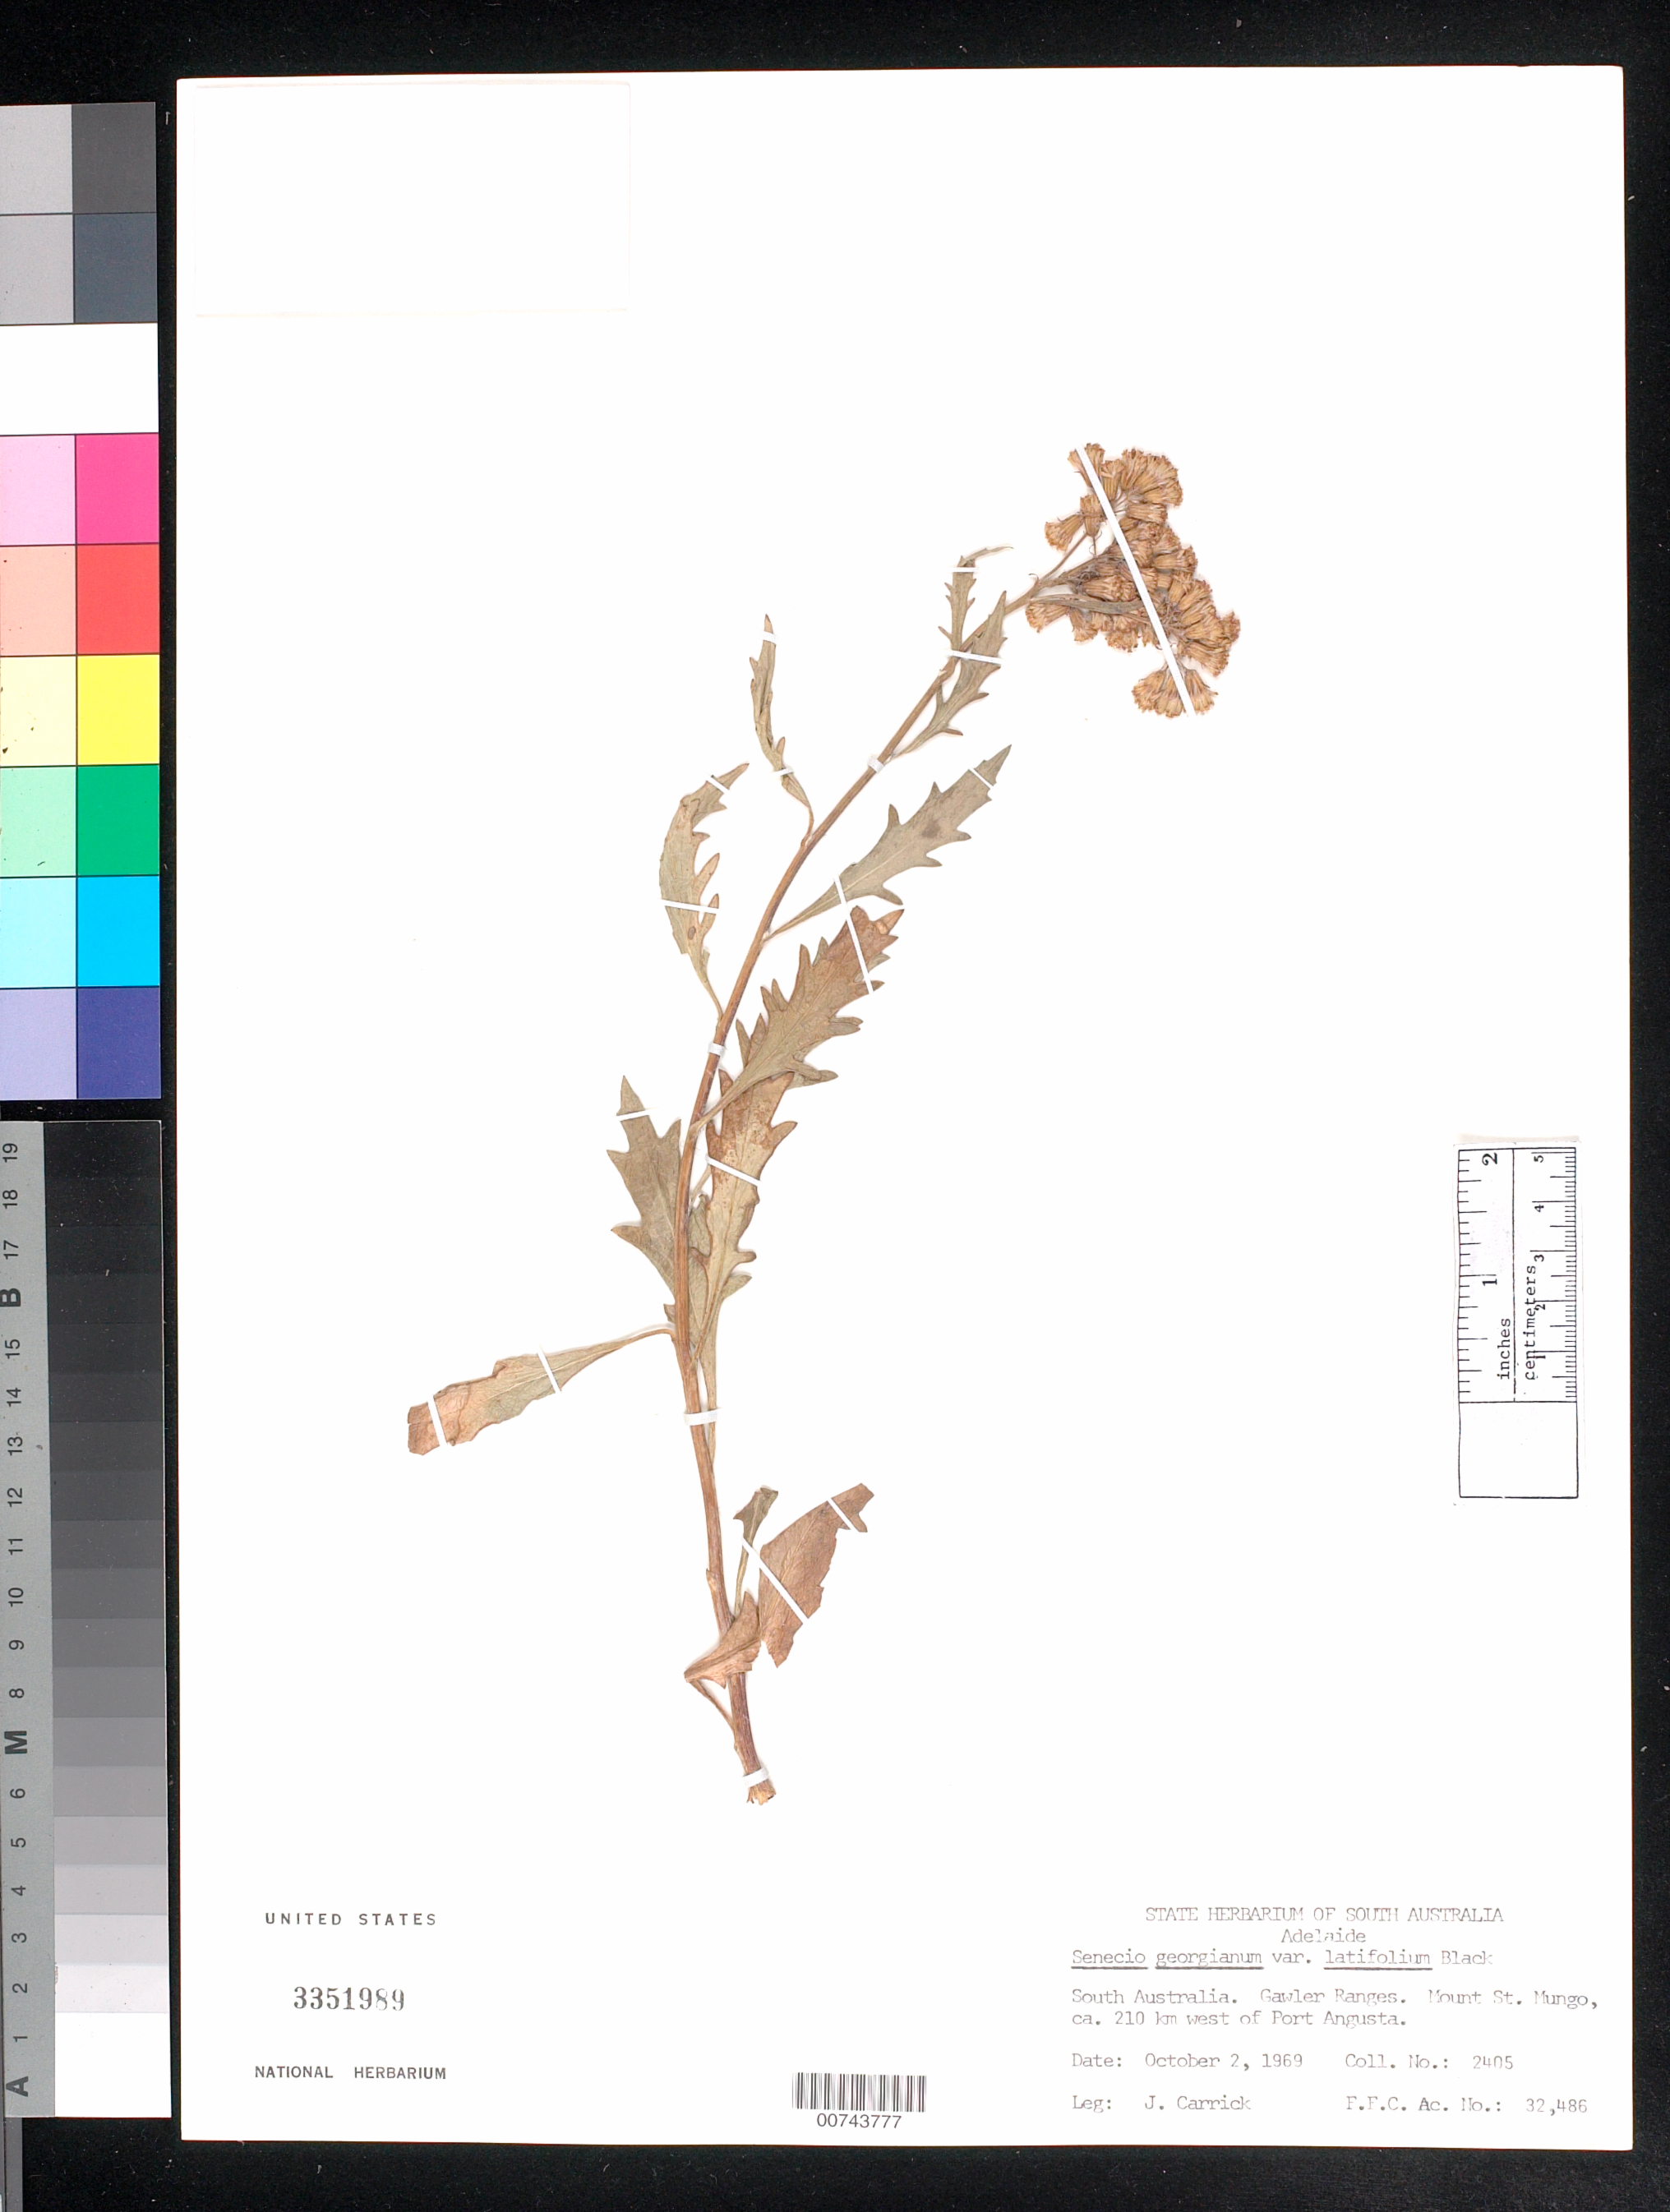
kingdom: Plantae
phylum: Tracheophyta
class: Magnoliopsida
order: Asterales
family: Asteraceae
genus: Senecio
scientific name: Senecio georgianus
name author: DC.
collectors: J. Carrick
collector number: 2405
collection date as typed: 02 Oct 1969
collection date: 1969-10-02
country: Australia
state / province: South Australia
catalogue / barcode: US 3351989